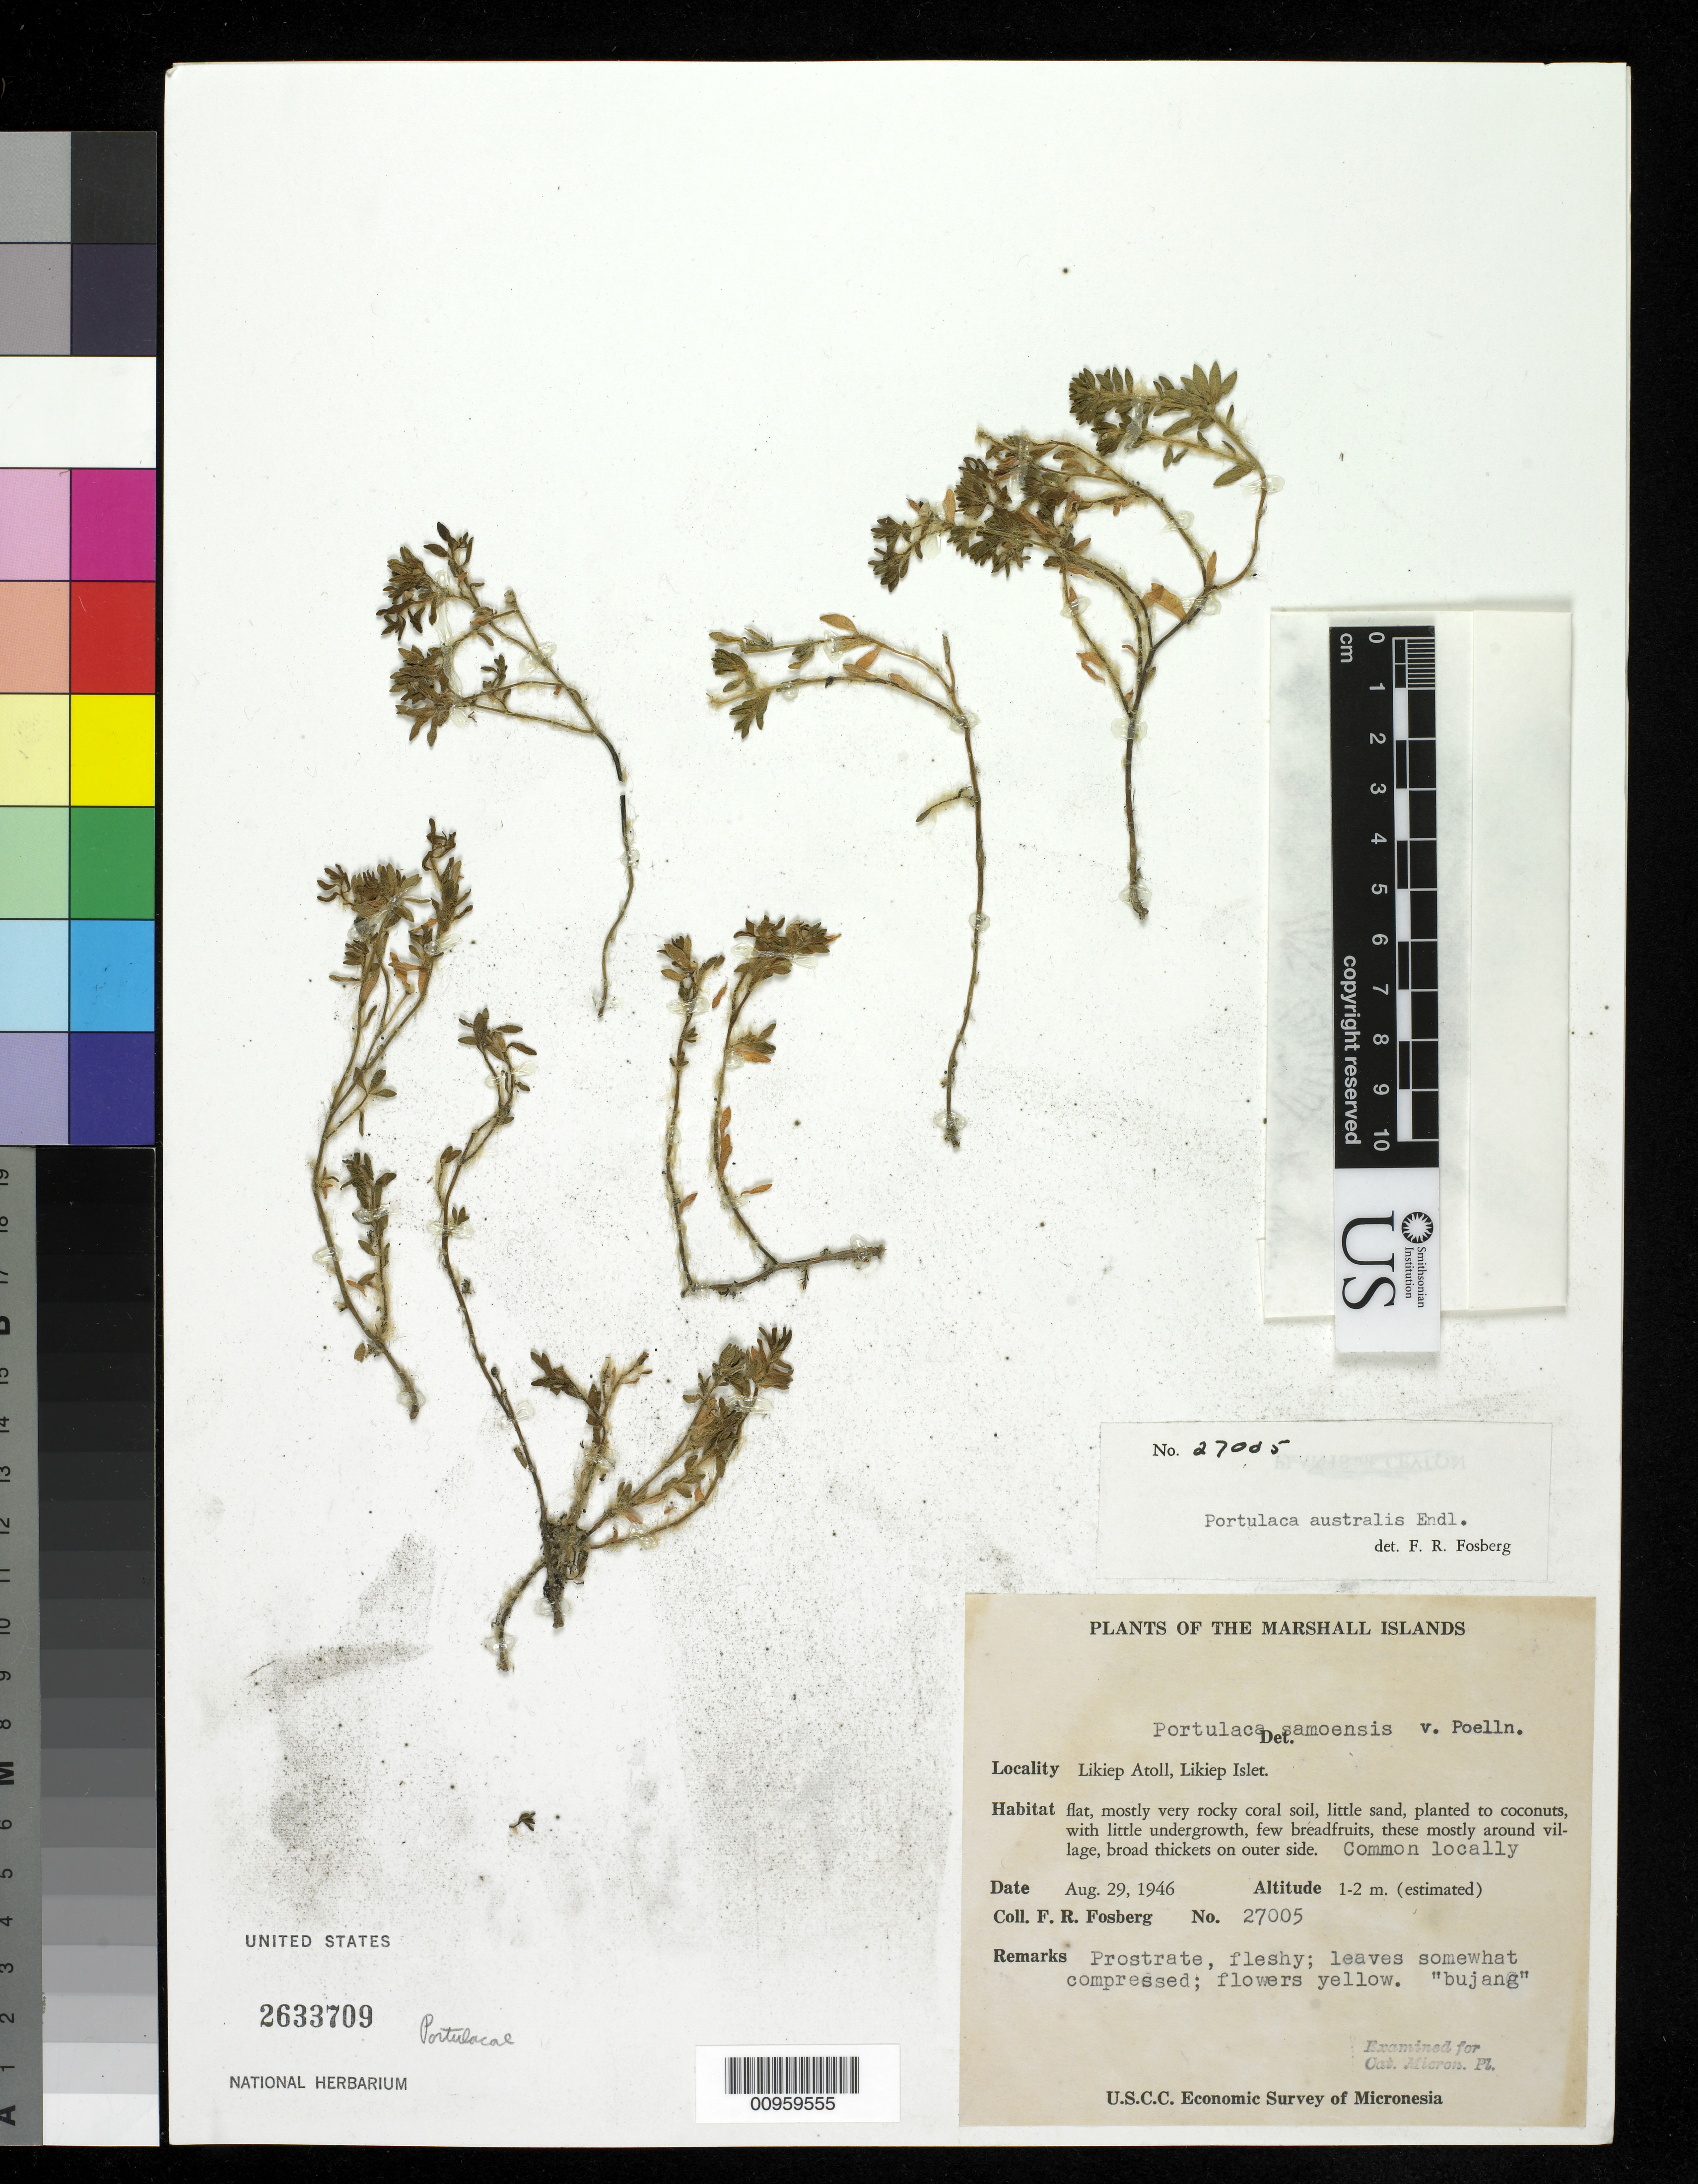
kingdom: Plantae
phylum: Tracheophyta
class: Magnoliopsida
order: Caryophyllales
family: Portulacaceae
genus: Portulaca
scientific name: Portulaca australis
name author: Endl.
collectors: F. R. Fosberg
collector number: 27005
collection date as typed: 29 Aug 1946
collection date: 1946-08-29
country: Marshall Islands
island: Likiep Atoll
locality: Likiep Islet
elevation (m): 1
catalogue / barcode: US 2633709